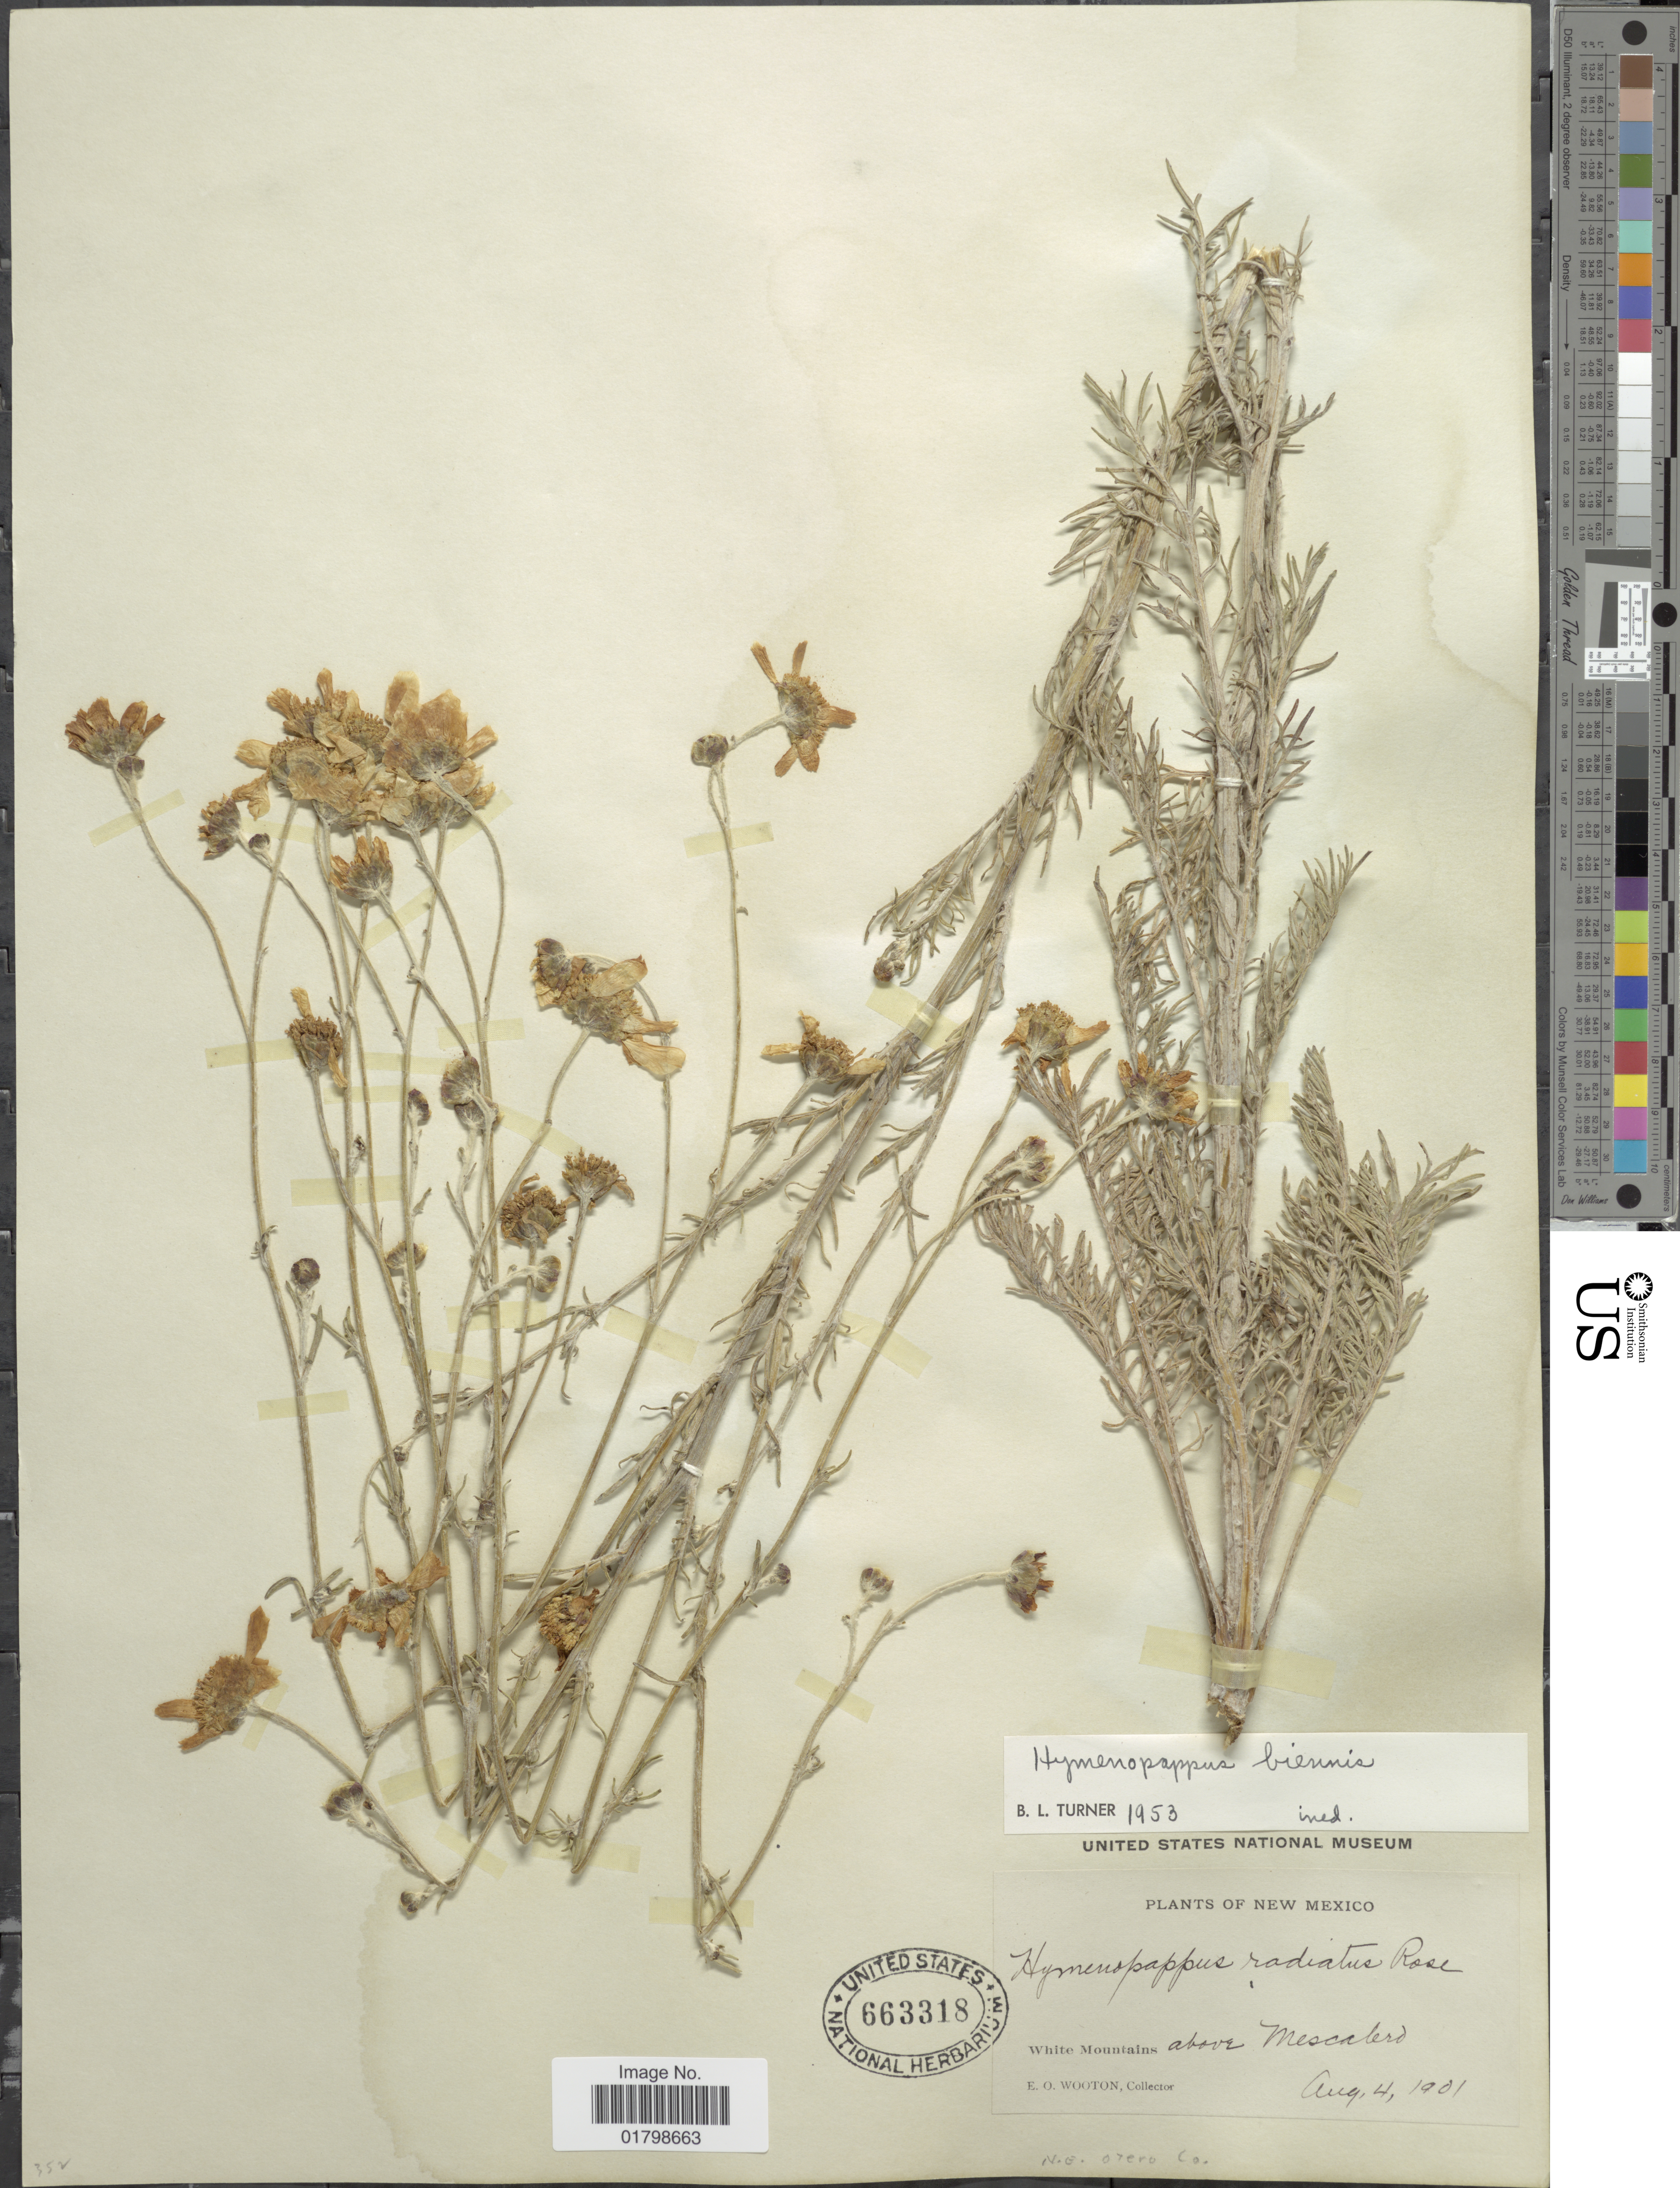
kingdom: Plantae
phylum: Tracheophyta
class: Magnoliopsida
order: Asterales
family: Asteraceae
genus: Hymenopappus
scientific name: Hymenopappus biennis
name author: (Rydb.) I.M. Johnst.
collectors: E. O. Wooton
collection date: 1901-08-04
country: United States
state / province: New Mexico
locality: White Mountains, above Mescalero, N.E. Otero Co.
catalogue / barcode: US 663318